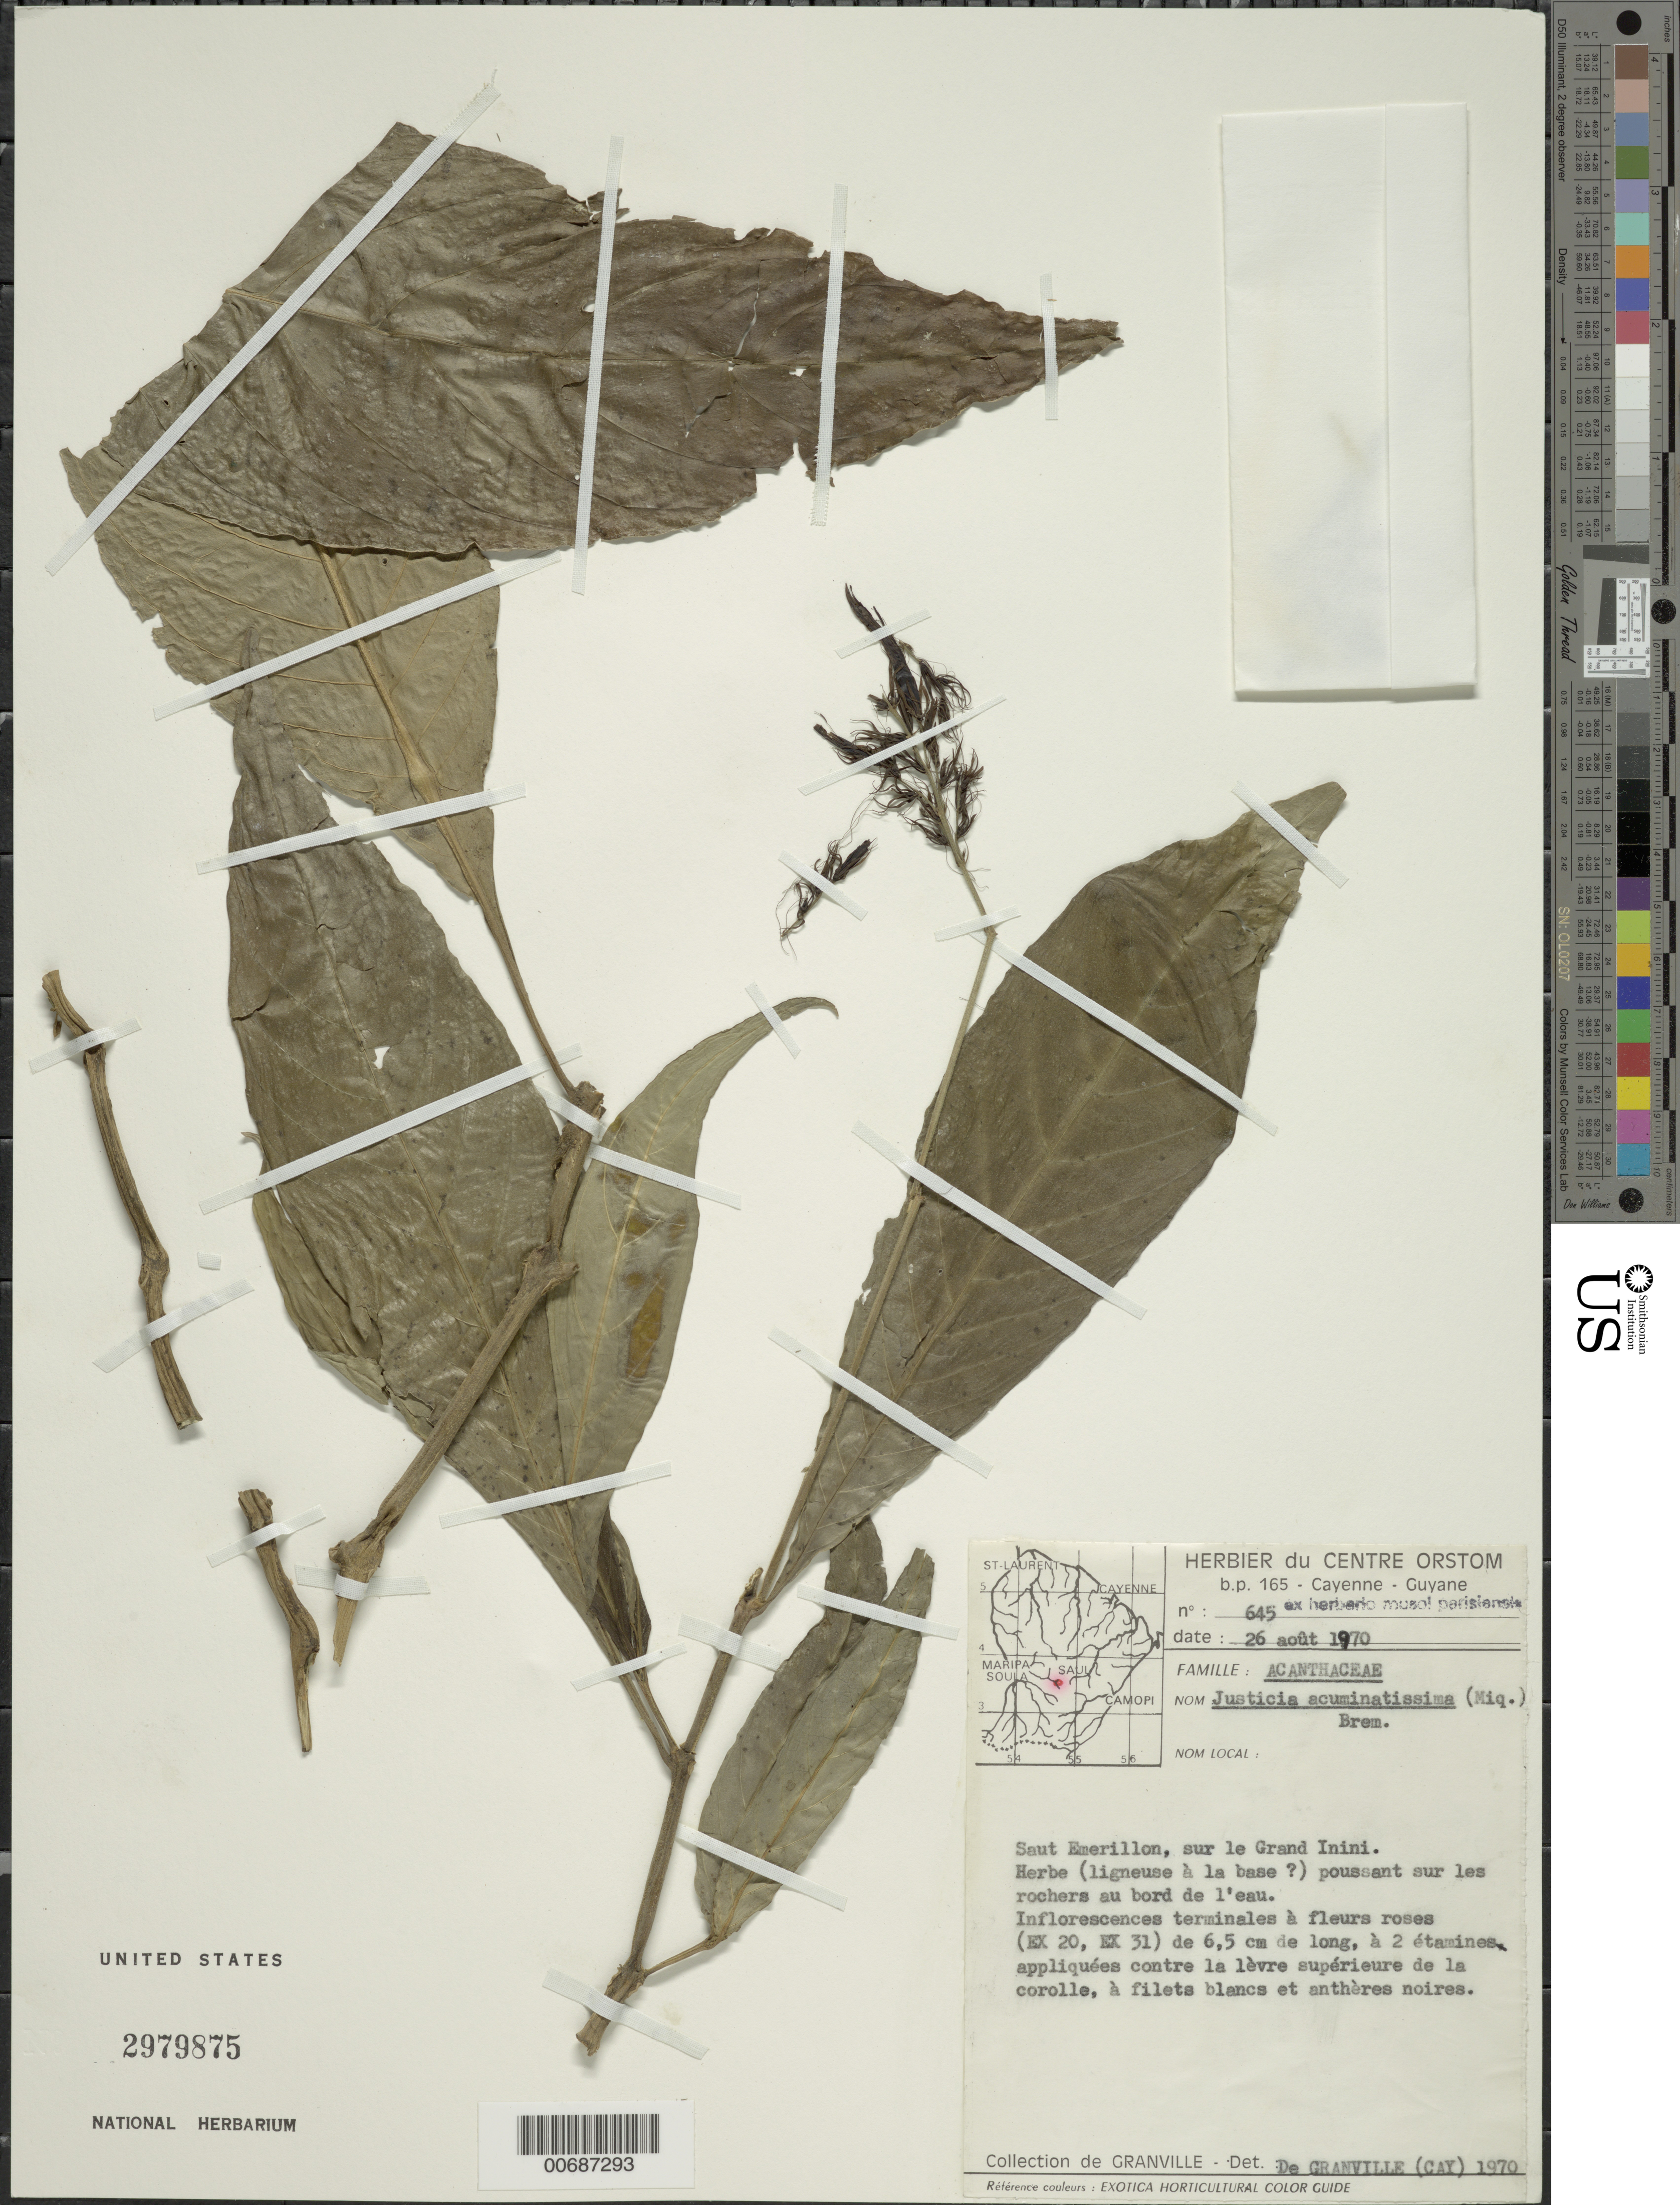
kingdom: Plantae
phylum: Tracheophyta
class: Magnoliopsida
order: Lamiales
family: Acanthaceae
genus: Justicia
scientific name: Justicia acuminatissima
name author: (Miq.) Bremek.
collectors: J.-J. de Granville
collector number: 645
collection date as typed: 26-Aug-70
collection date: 1970-08-26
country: French Guiana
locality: Grand Inini, Saut Emerillon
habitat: Herbe (ligneuse a la base) poussant sur les rochers au bord de l'eau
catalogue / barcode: US 2979875